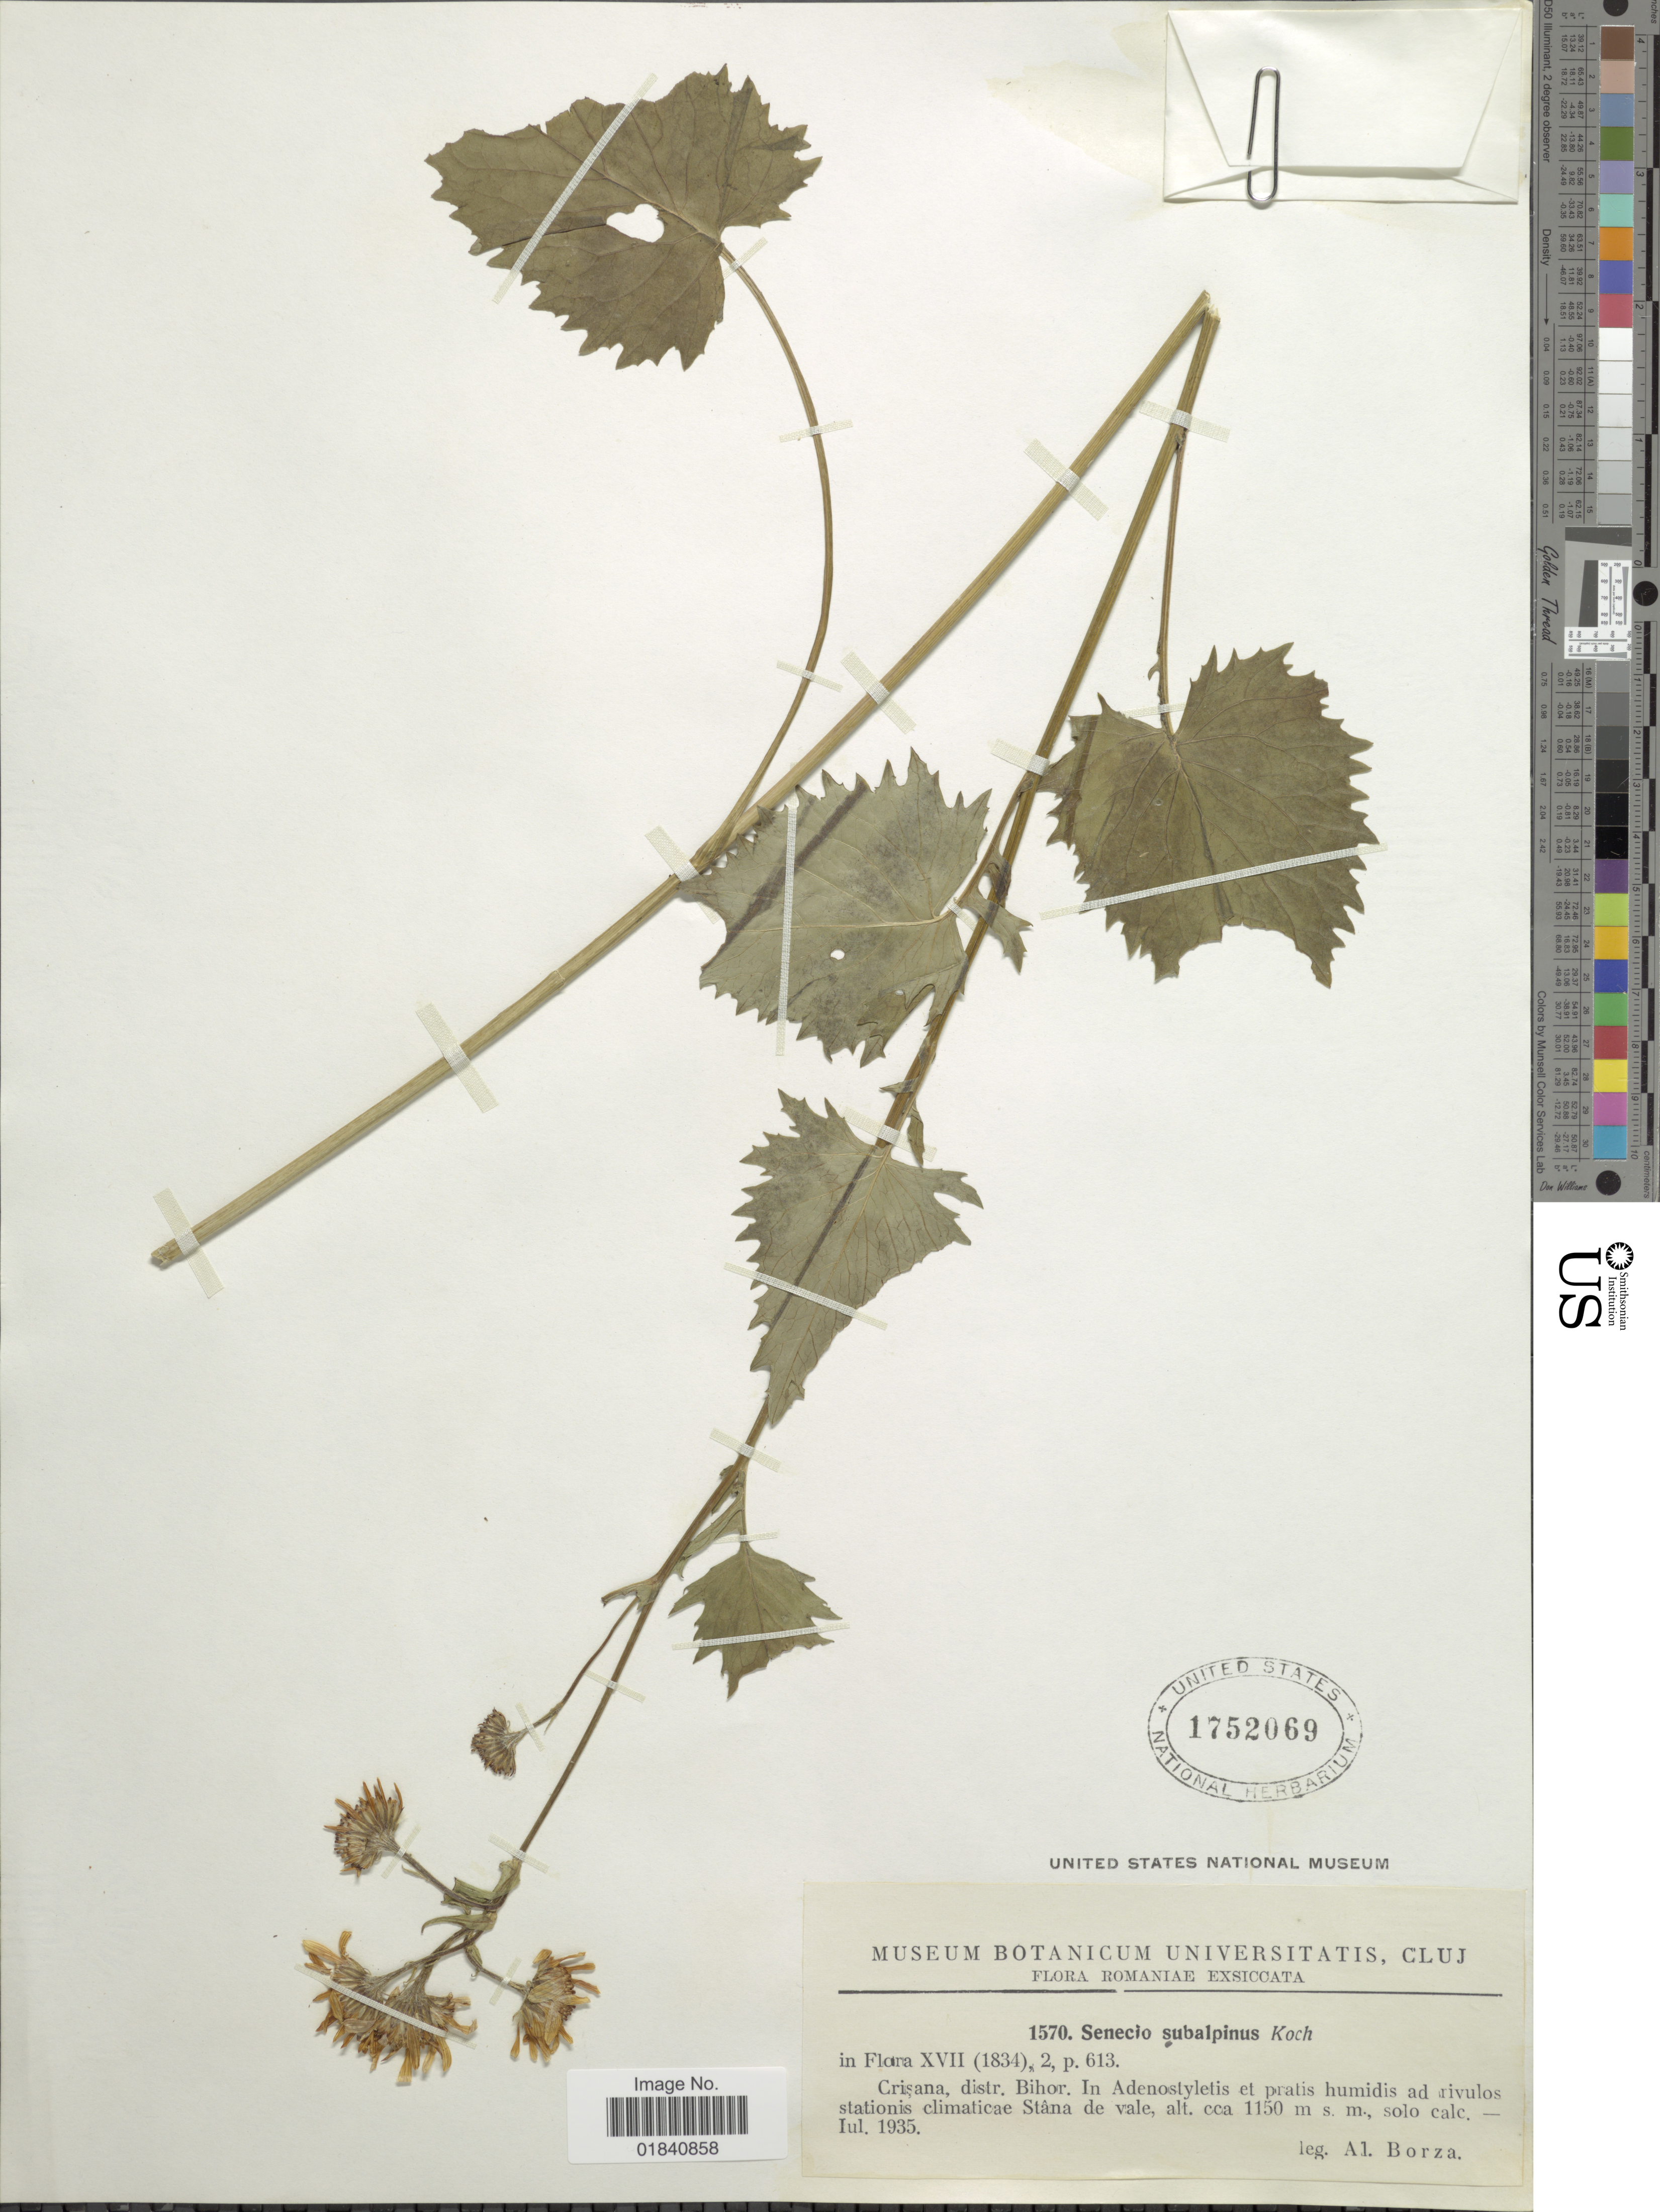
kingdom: Plantae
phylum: Tracheophyta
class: Magnoliopsida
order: Asterales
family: Asteraceae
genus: Senecio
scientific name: Senecio subalpinus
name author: W.D.J. Koch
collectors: A. Borza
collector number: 1570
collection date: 1935-07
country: Romania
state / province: Bihor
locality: Crisana. In Adenostyletis et pratis humidis ad rivulos stationis climaticae Stâna de vale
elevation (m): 1150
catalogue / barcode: US 1752069